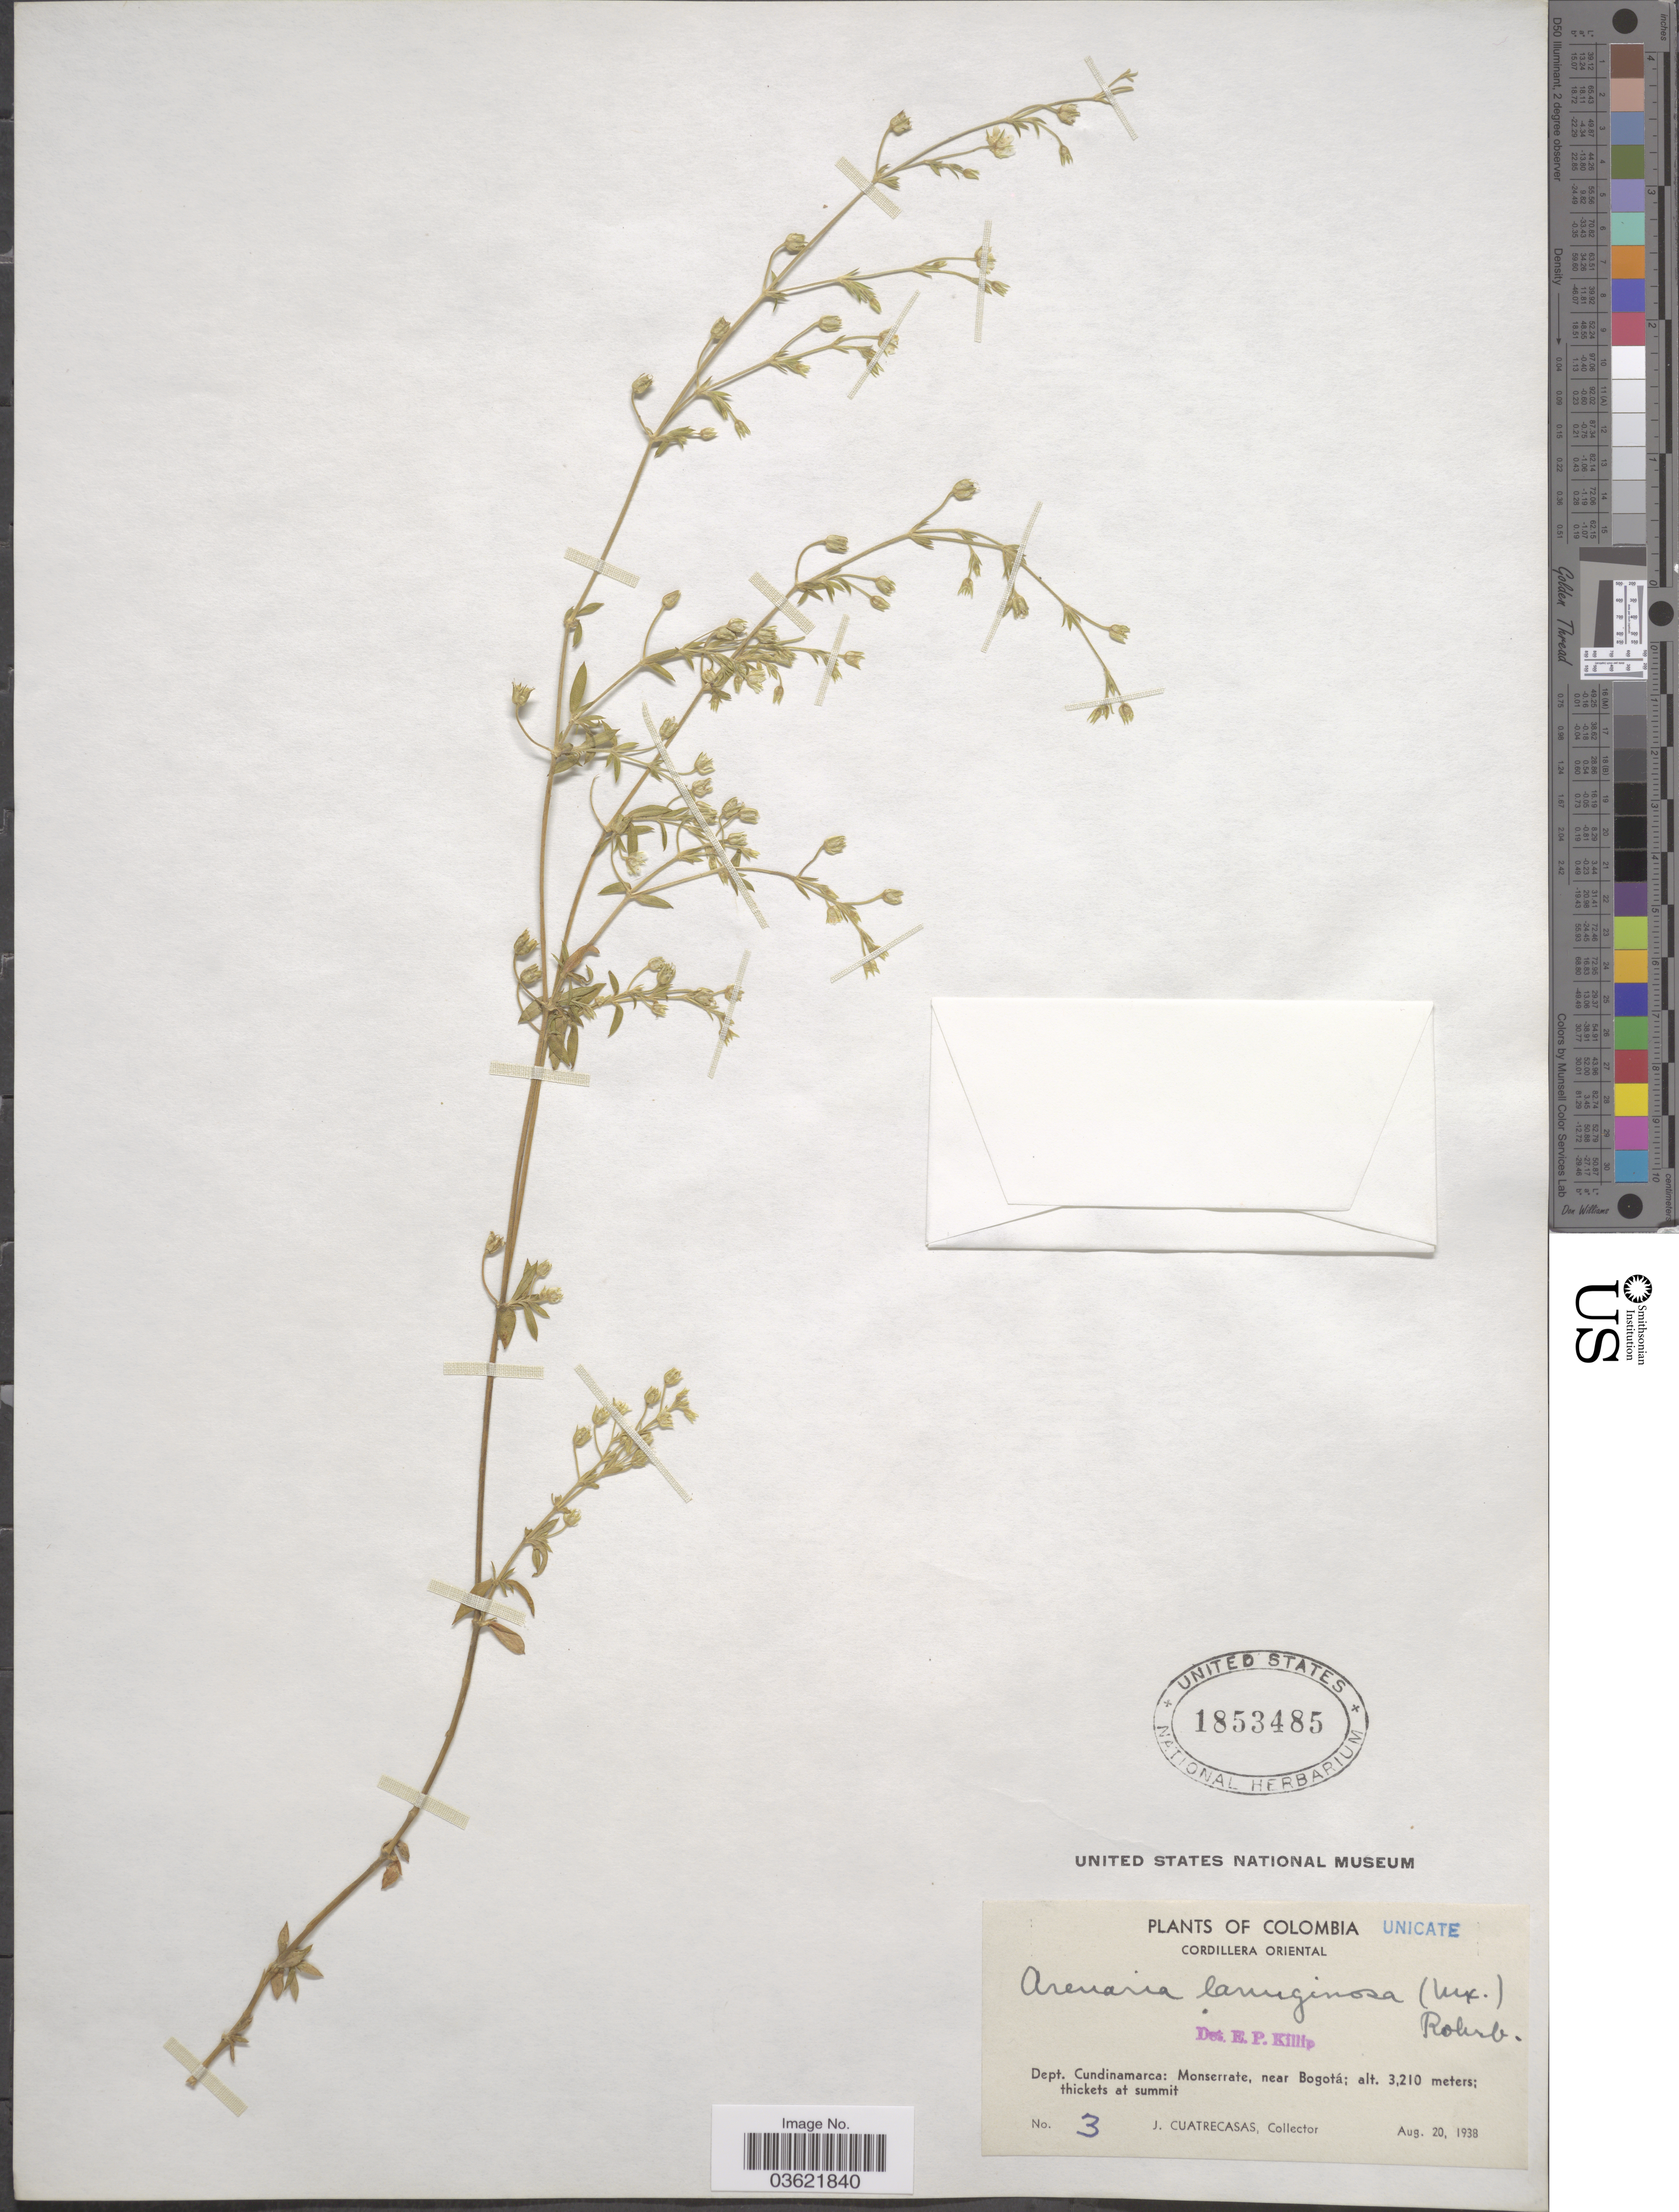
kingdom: Plantae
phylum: Tracheophyta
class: Magnoliopsida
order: Caryophyllales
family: Caryophyllaceae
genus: Arenaria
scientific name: Arenaria lanuginosa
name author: (Michx.) Rohrb.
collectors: J. Cuatrecasas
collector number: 3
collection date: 1938-08-20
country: Colombia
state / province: Cundinamarca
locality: Cordillera Oriental. Dept. Cundinamarca: Monserrate, near Bogotá.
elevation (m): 3210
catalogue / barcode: US 1853485